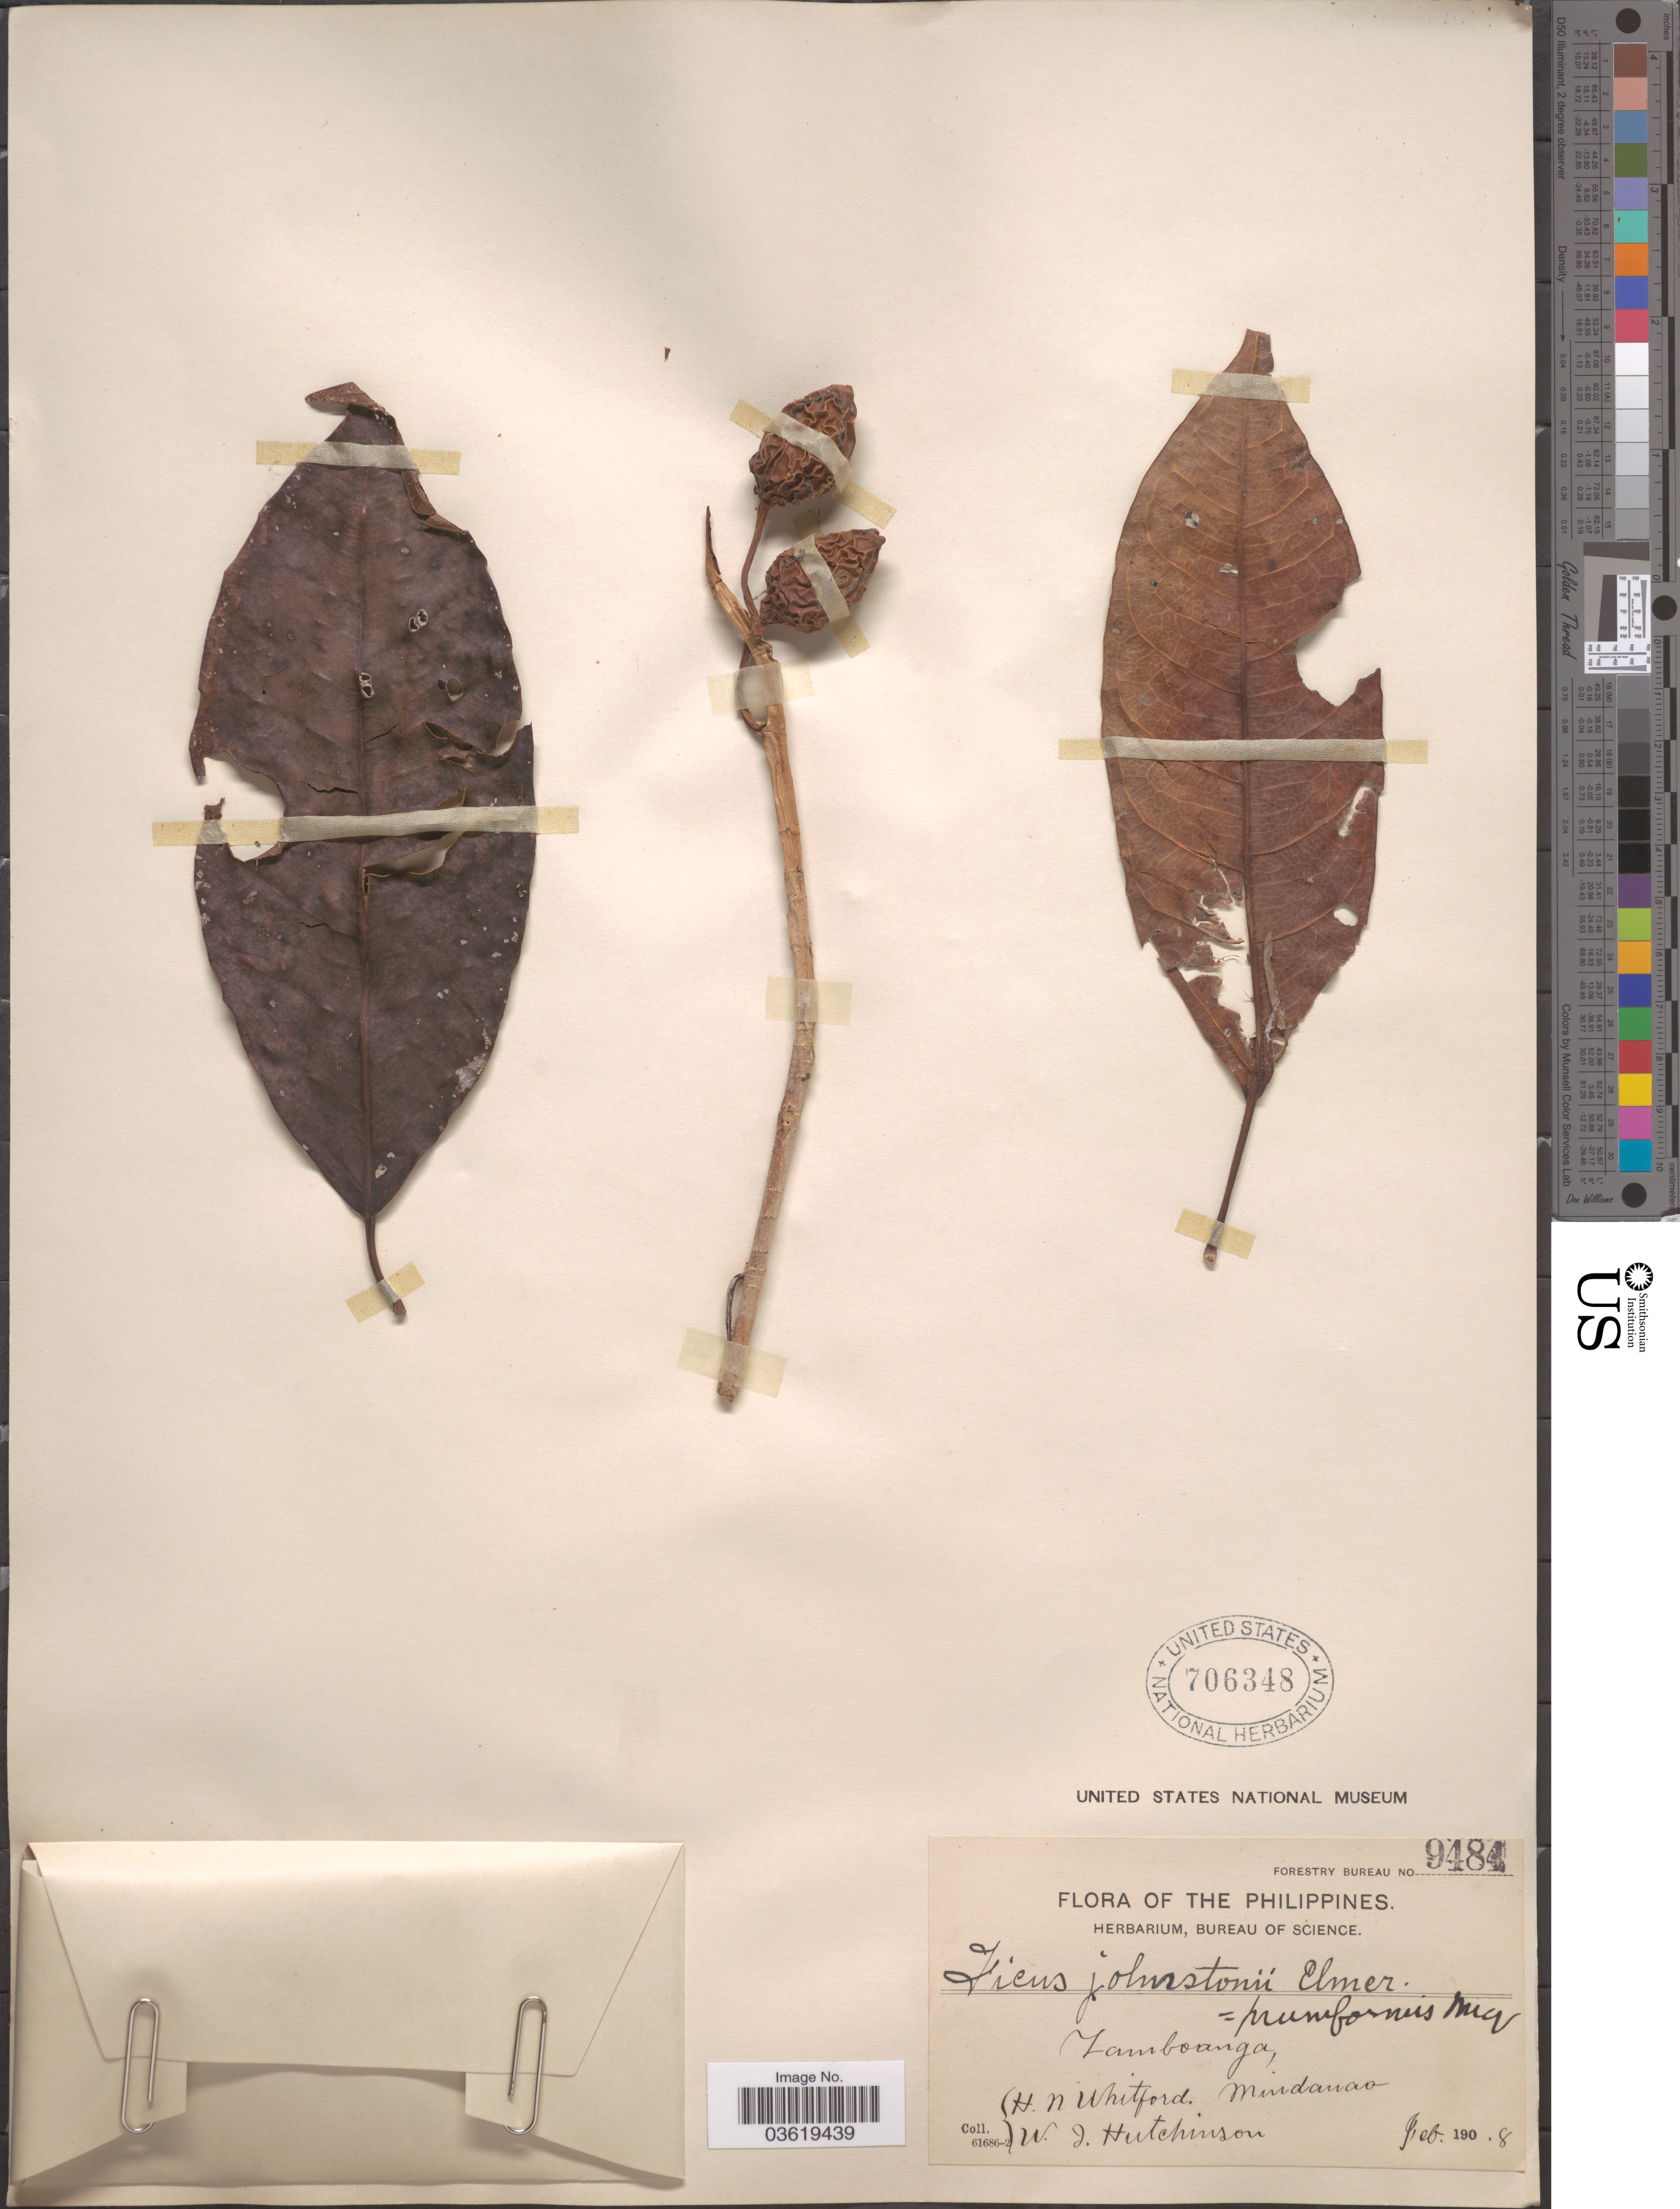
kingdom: Plantae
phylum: Tracheophyta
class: Magnoliopsida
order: Rosales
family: Moraceae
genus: Ficus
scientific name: Ficus pruniformis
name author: Blume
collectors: H. N. Whitford & W. J. Hutchinson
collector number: Forestry Bureau 9484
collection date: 1908-02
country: Philippines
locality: Zamboanga, Mindanao.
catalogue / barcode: US 706348